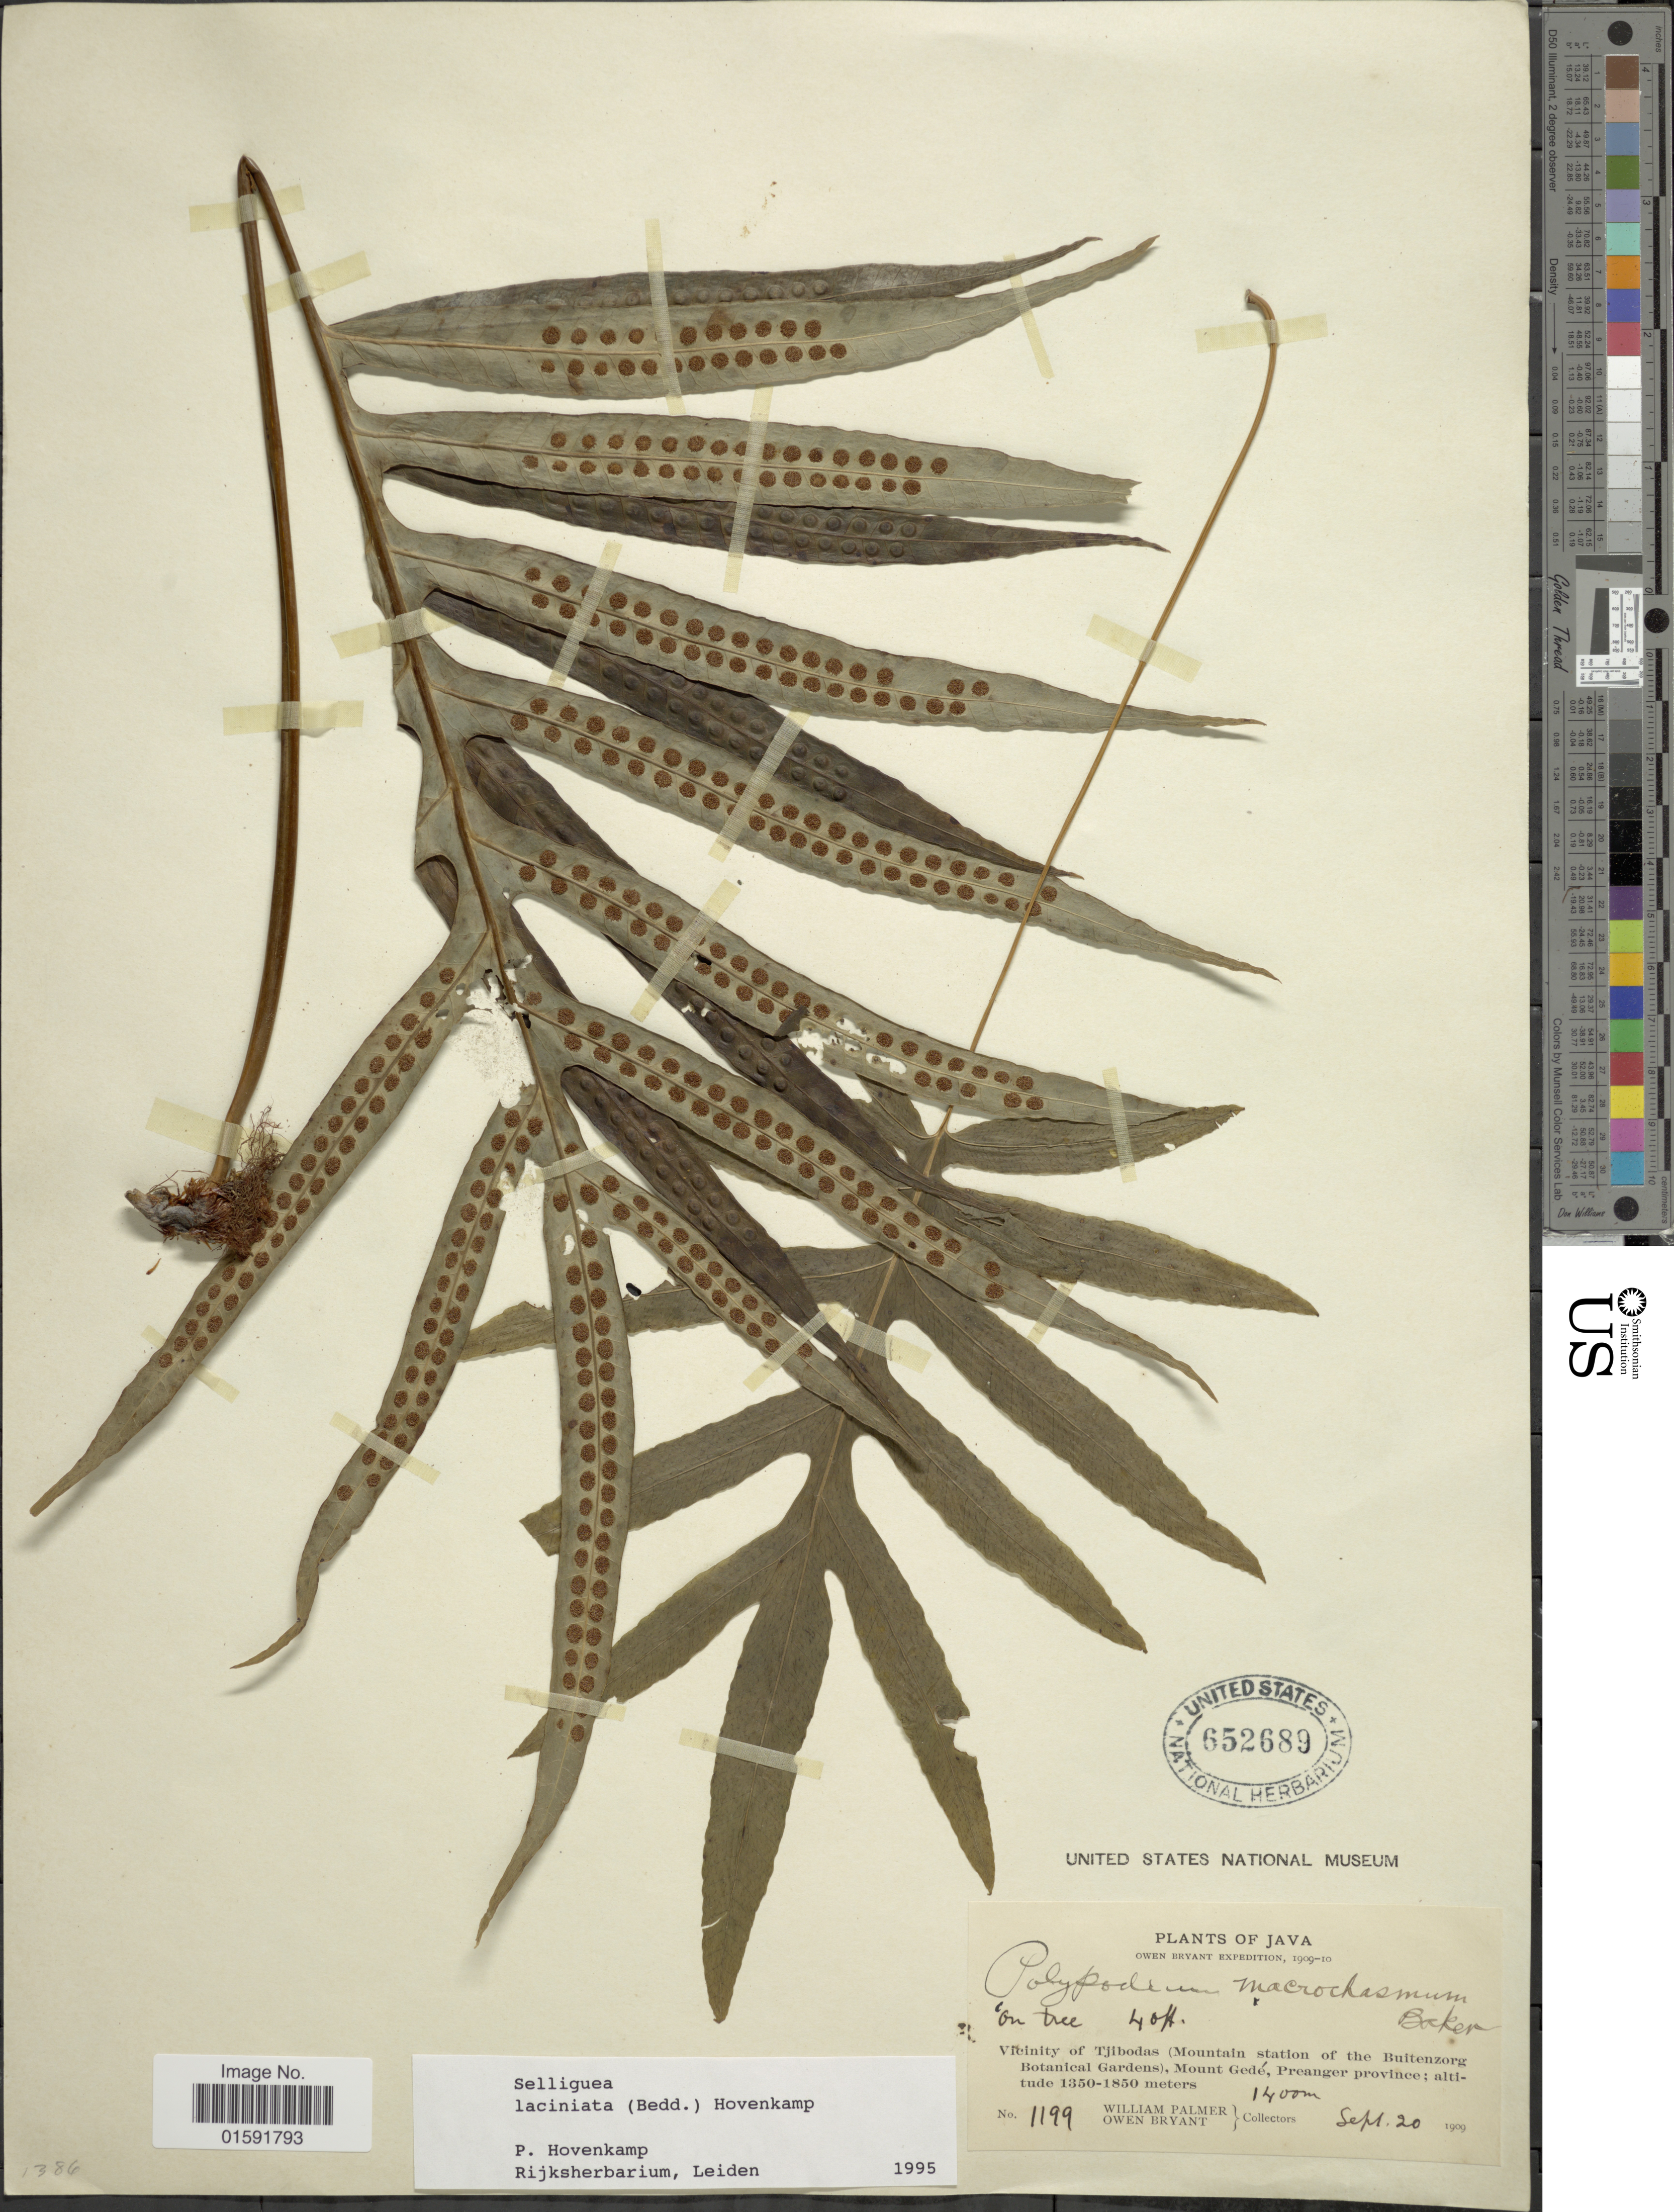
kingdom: Plantae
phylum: Tracheophyta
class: Polypodiopsida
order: Polypodiales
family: Polypodiaceae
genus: Selliguea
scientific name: Selliguea laciniata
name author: (C. Presl) Hovenkamp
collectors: W. Palmer & O. Bryant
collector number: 1199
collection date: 1909-09-20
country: Indonesia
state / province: Java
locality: Vicinity of Tjibodas (Mountain station of the Buitenzorg Botanical Garden), Mount Gedé, Preanger Province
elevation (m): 1400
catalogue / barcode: US 652689